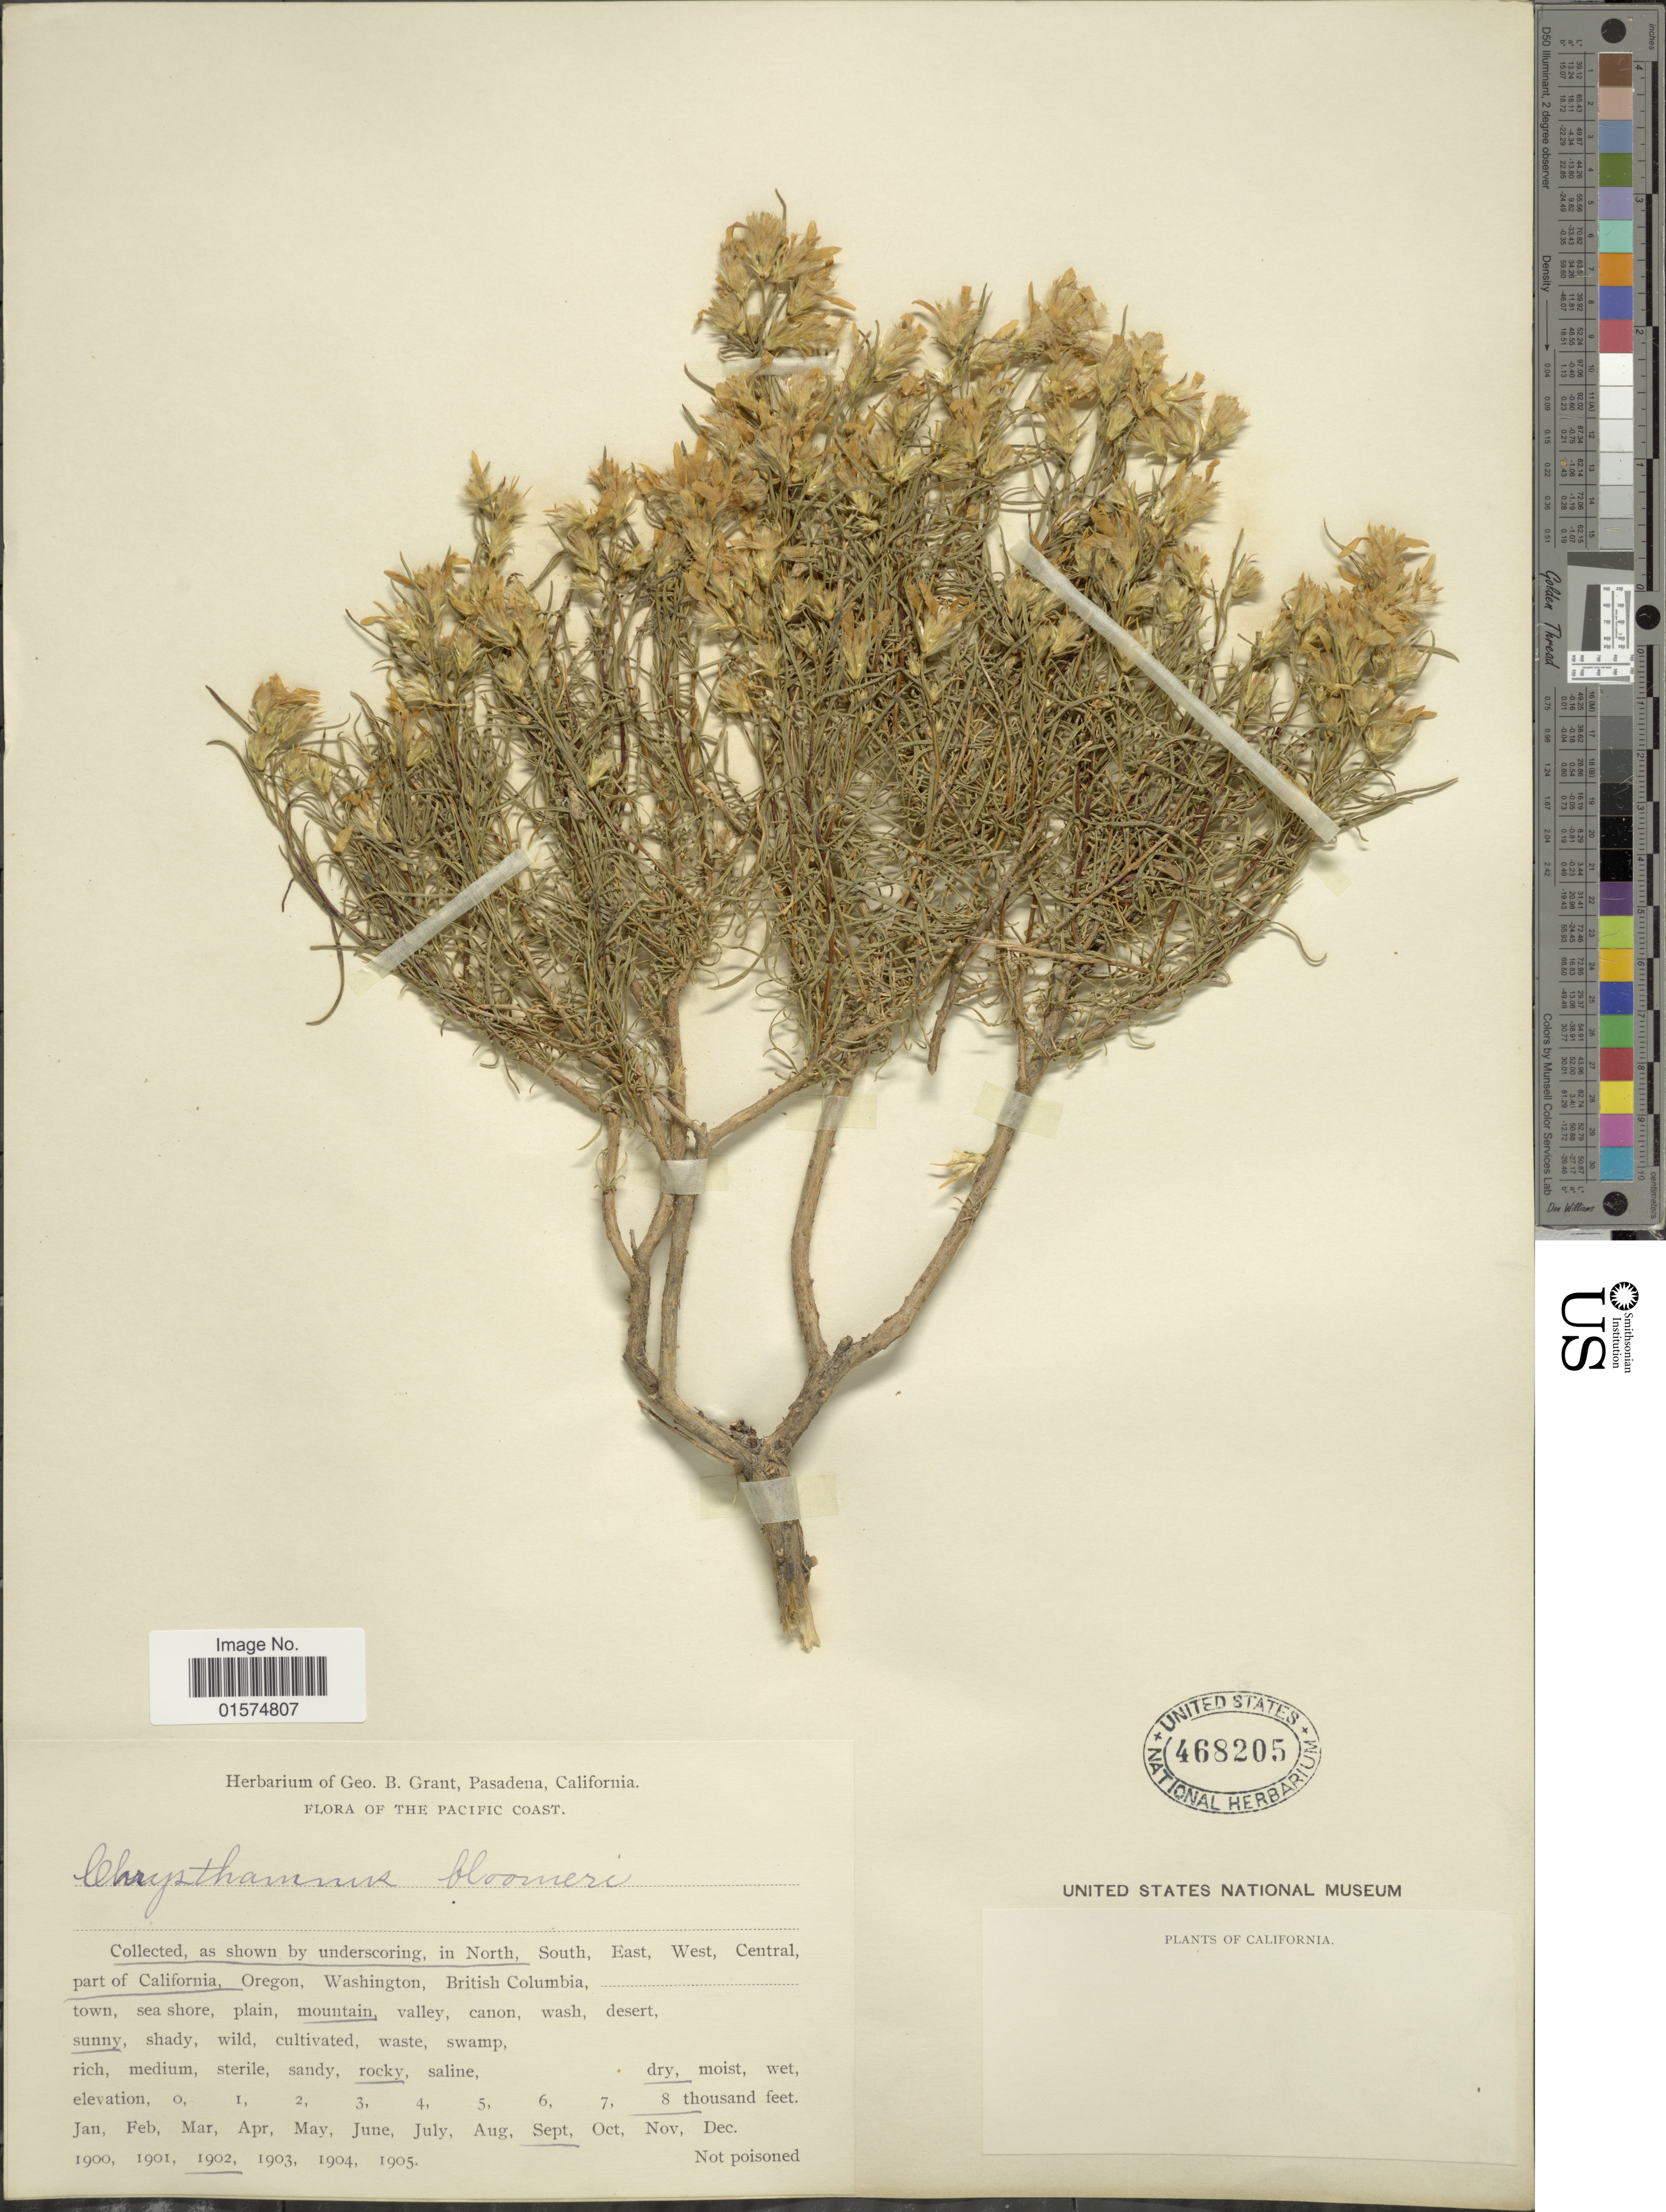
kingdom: Plantae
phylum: Tracheophyta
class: Magnoliopsida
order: Asterales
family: Asteraceae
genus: Ericameria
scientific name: Ericameria bloomeri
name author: (A. Gray) J.F. Macbr.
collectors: ex herb. G. B. Grant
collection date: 1902-09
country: United States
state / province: California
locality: North part of California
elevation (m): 2438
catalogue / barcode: US 468205